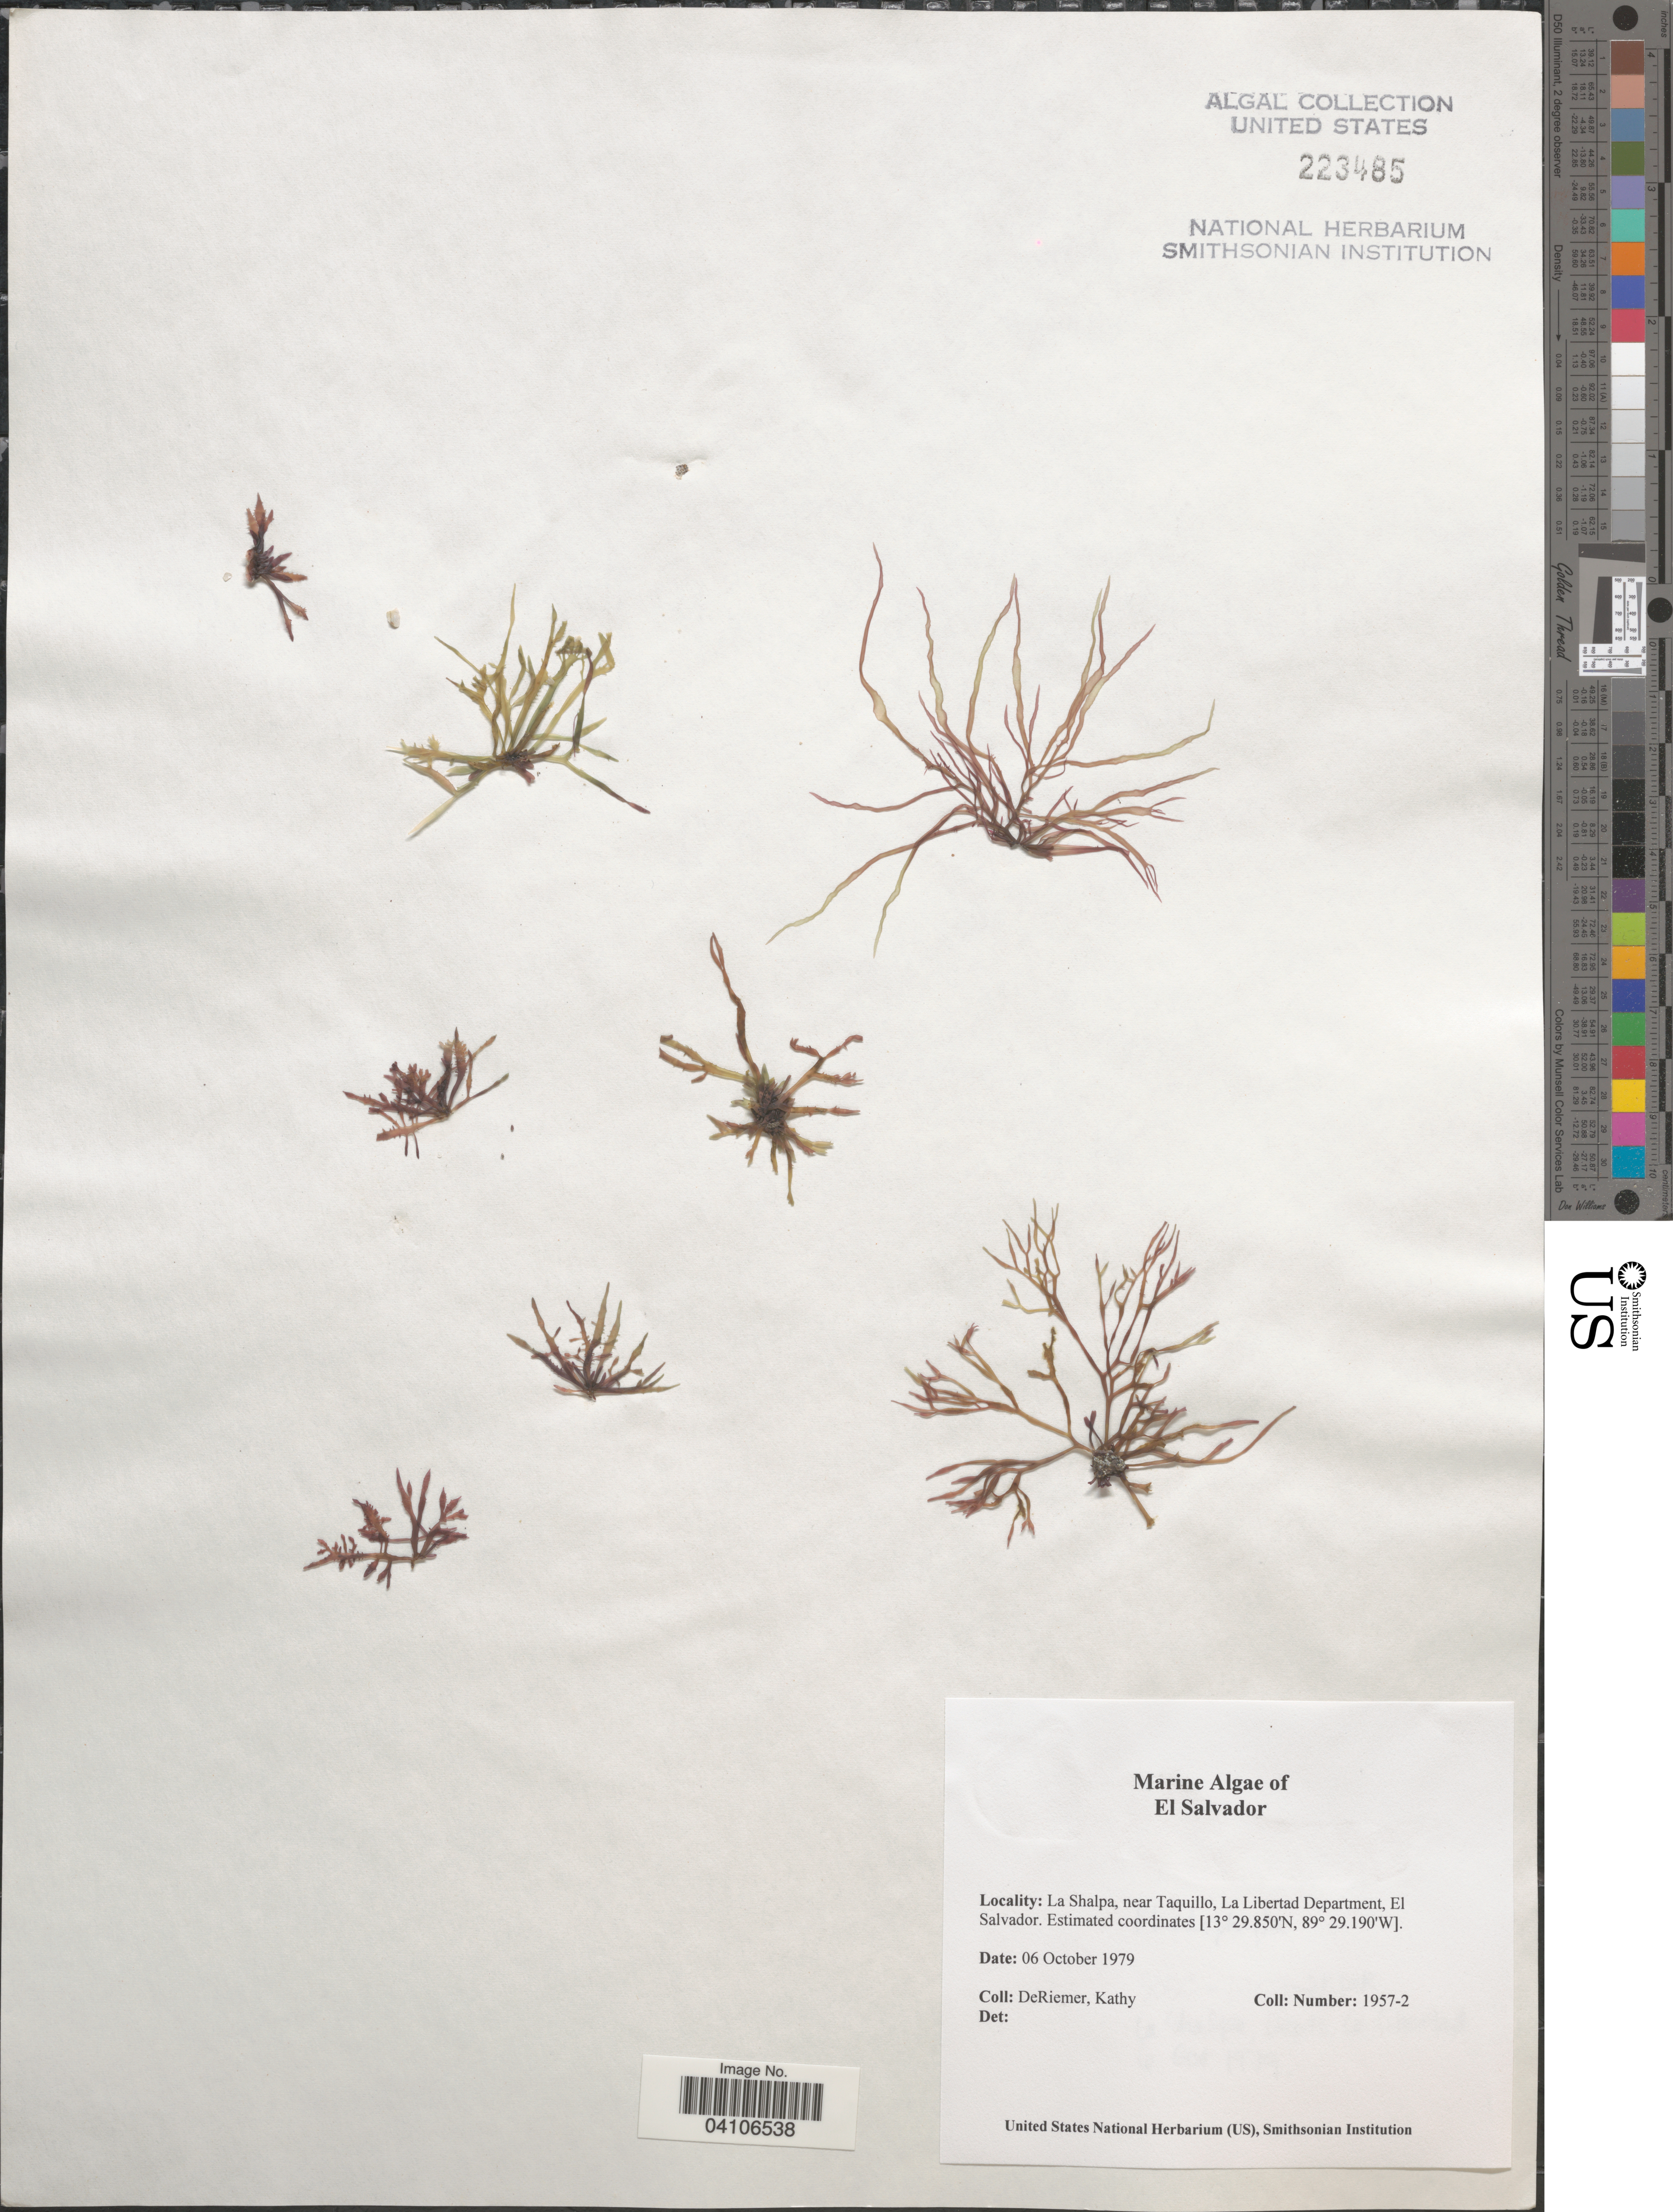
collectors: K. DeRiemer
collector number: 1957-2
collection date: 1979-10-06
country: El Salvador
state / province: La Libertad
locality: La Shalpa, near Taquillo, La Libertad Department.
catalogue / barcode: US 223485